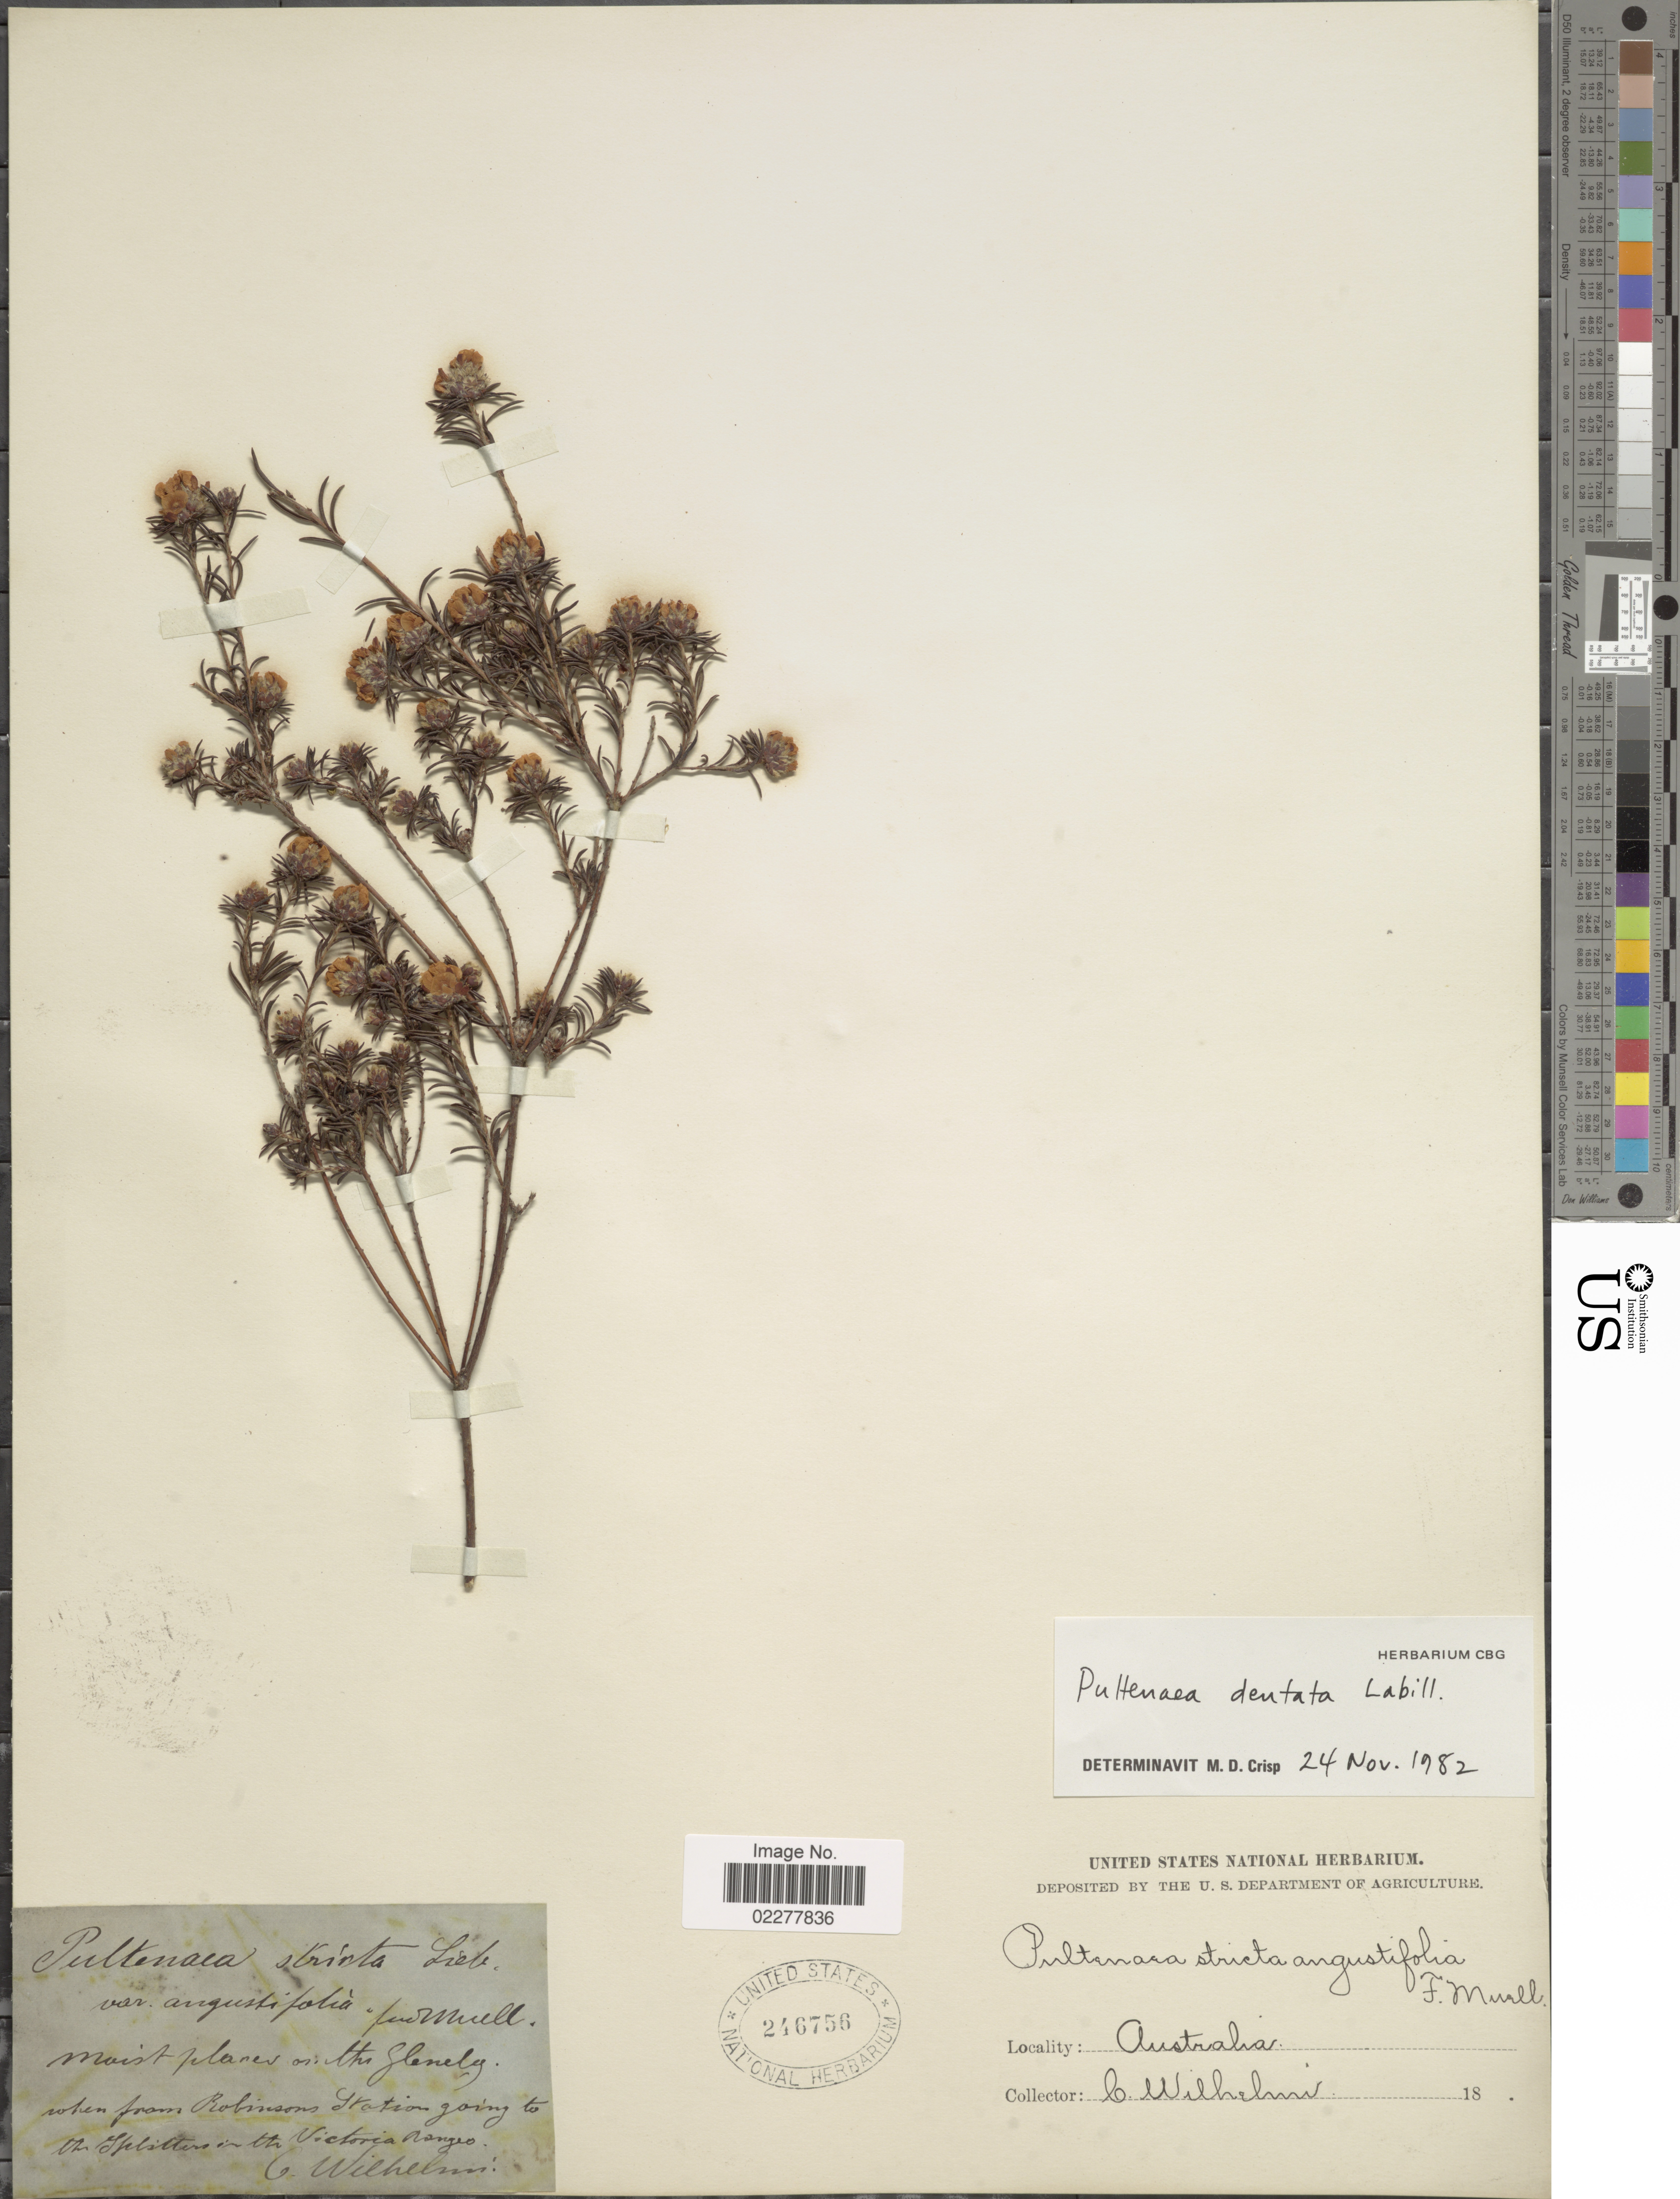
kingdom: Plantae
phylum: Tracheophyta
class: Magnoliopsida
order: Fabales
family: Fabaceae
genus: Pultenaea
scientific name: Pultenaea dentata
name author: Labill.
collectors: C. Wilhelm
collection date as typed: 18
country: Australia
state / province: Victoria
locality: Moist planes on the Glenelg. when from Robinsons Station going to the Splitters [interpreted] in the Victoria Ranges.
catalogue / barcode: US 246756